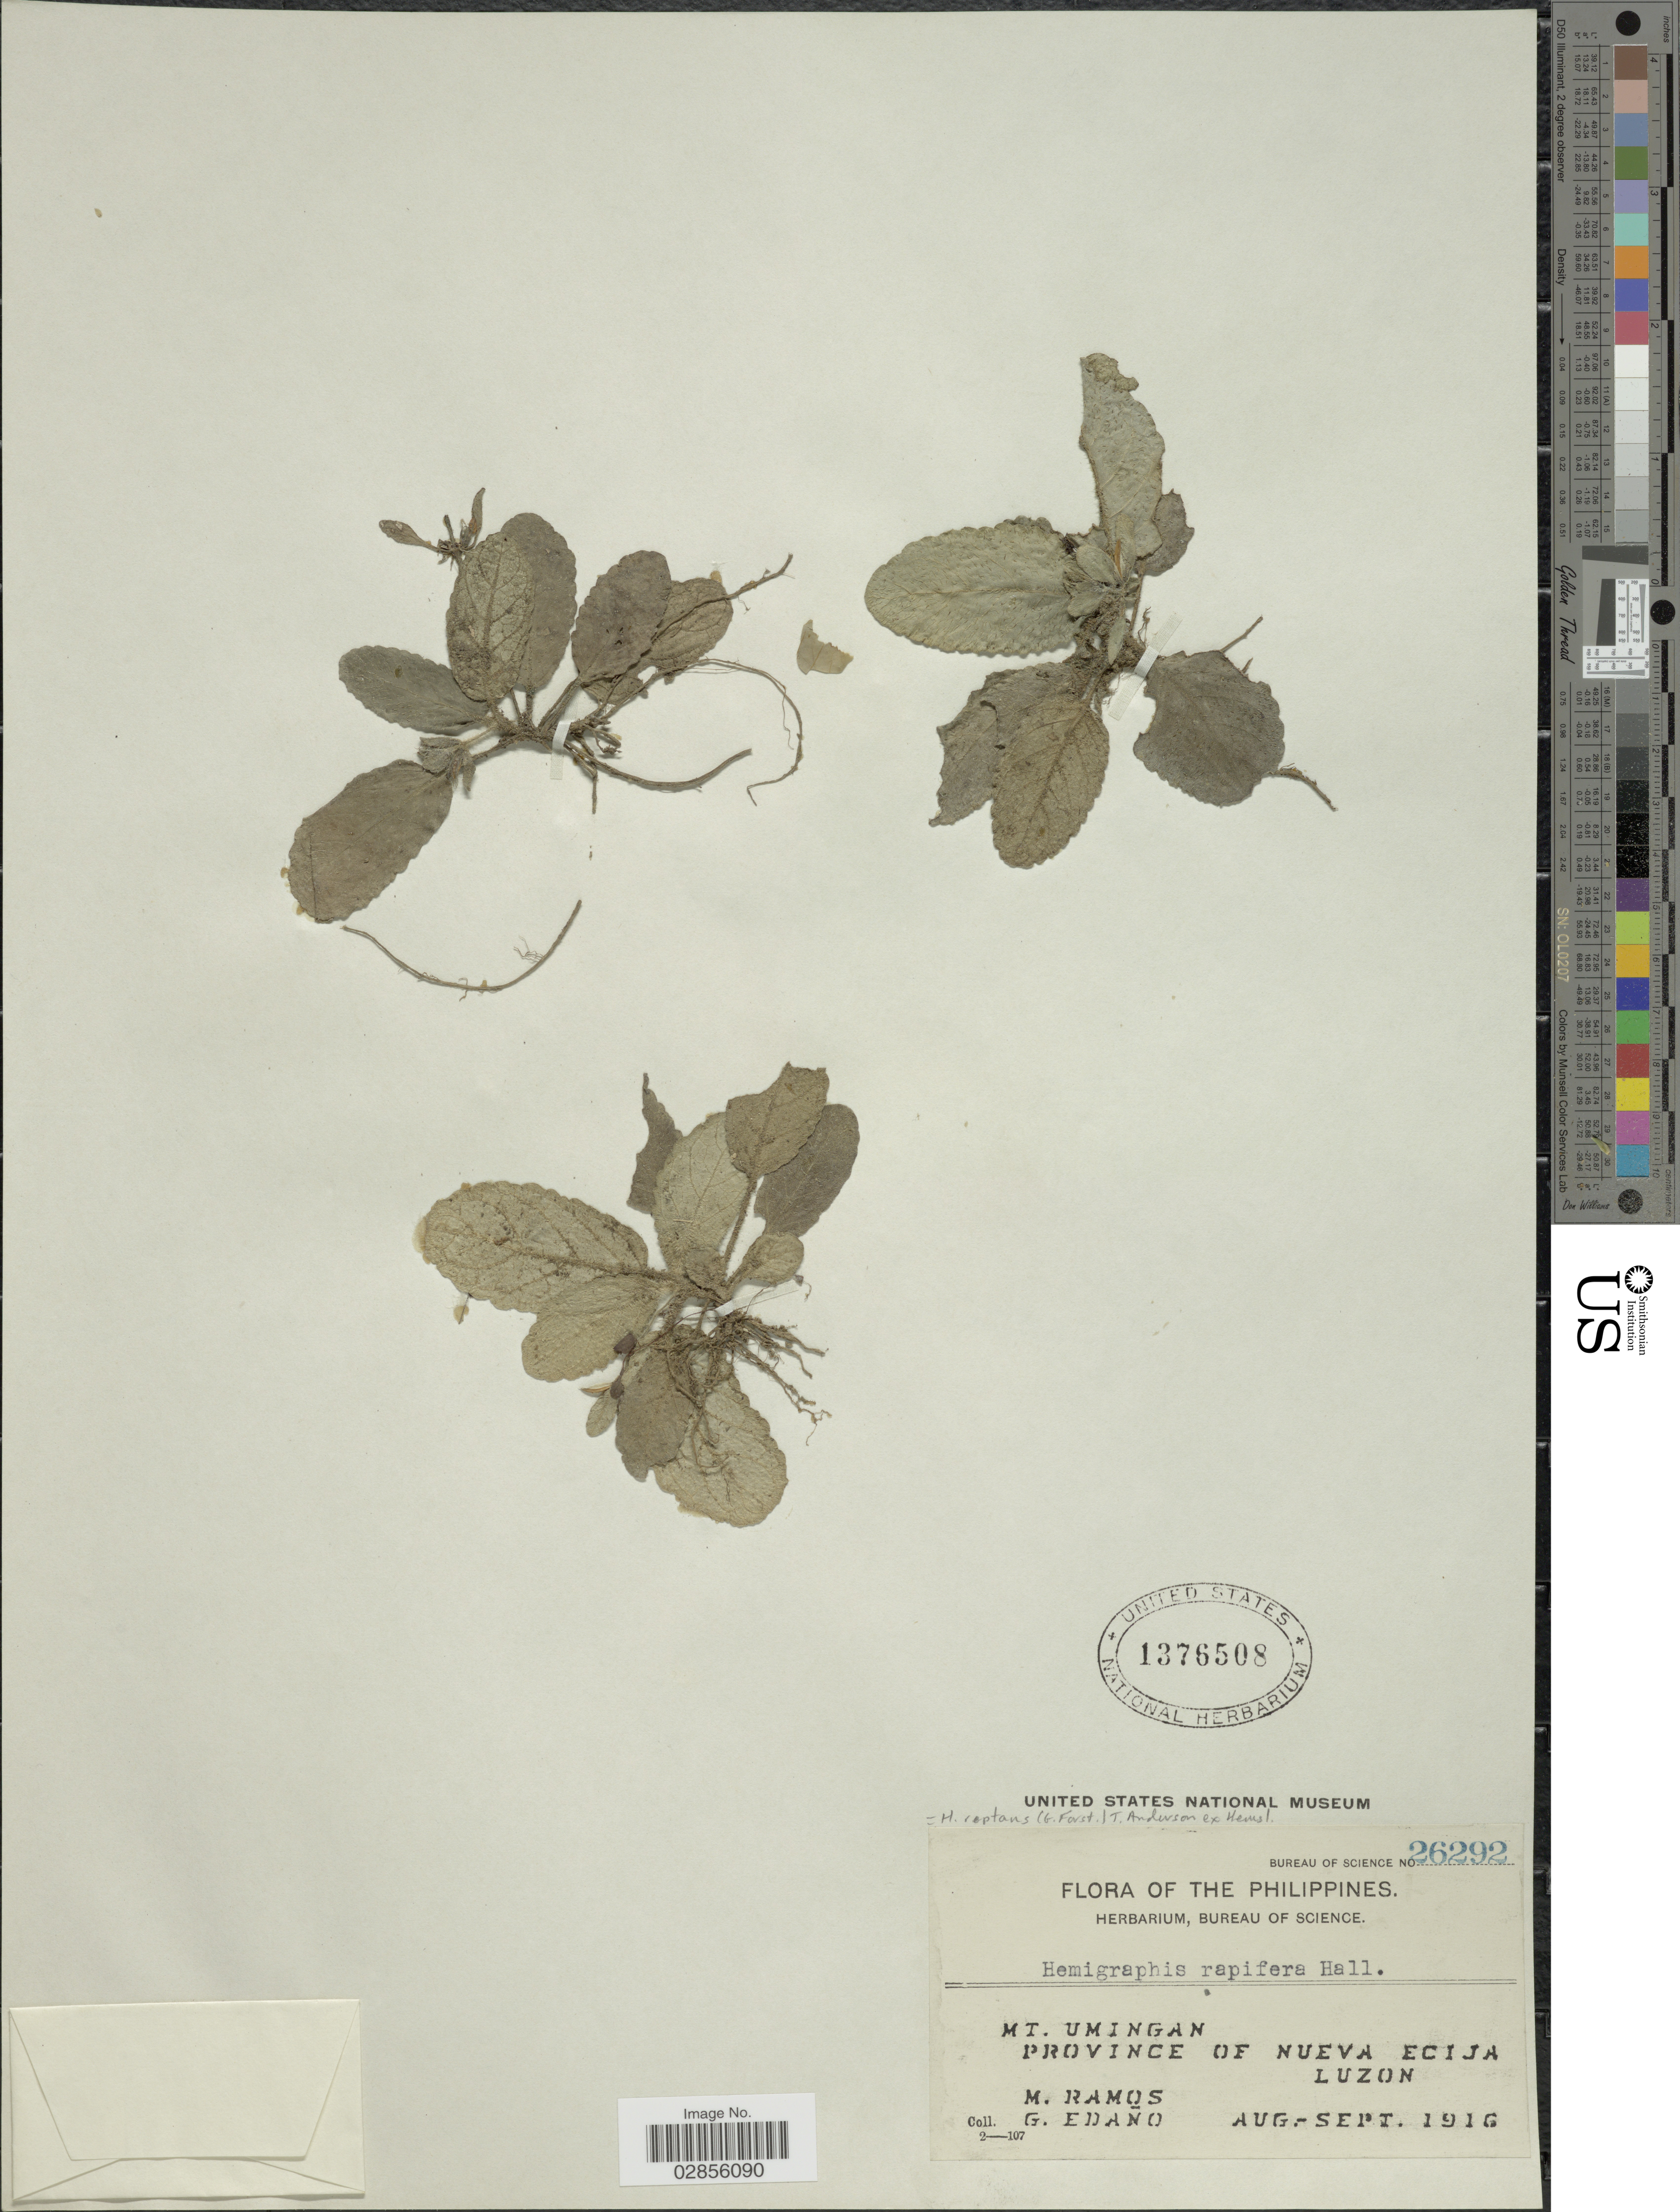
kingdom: Plantae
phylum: Tracheophyta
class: Magnoliopsida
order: Lamiales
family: Acanthaceae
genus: Hemigraphis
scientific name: Hemigraphis reptans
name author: (G. Forst.) T. Anderson ex Hemsl.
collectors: M. Ramos & G. Edaño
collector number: Bureau of Science 26292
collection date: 1916-08/1916-09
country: Philippines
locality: Mt. Umingan. Province of Nueva Ecija, Luzon.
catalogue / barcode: US 1376508